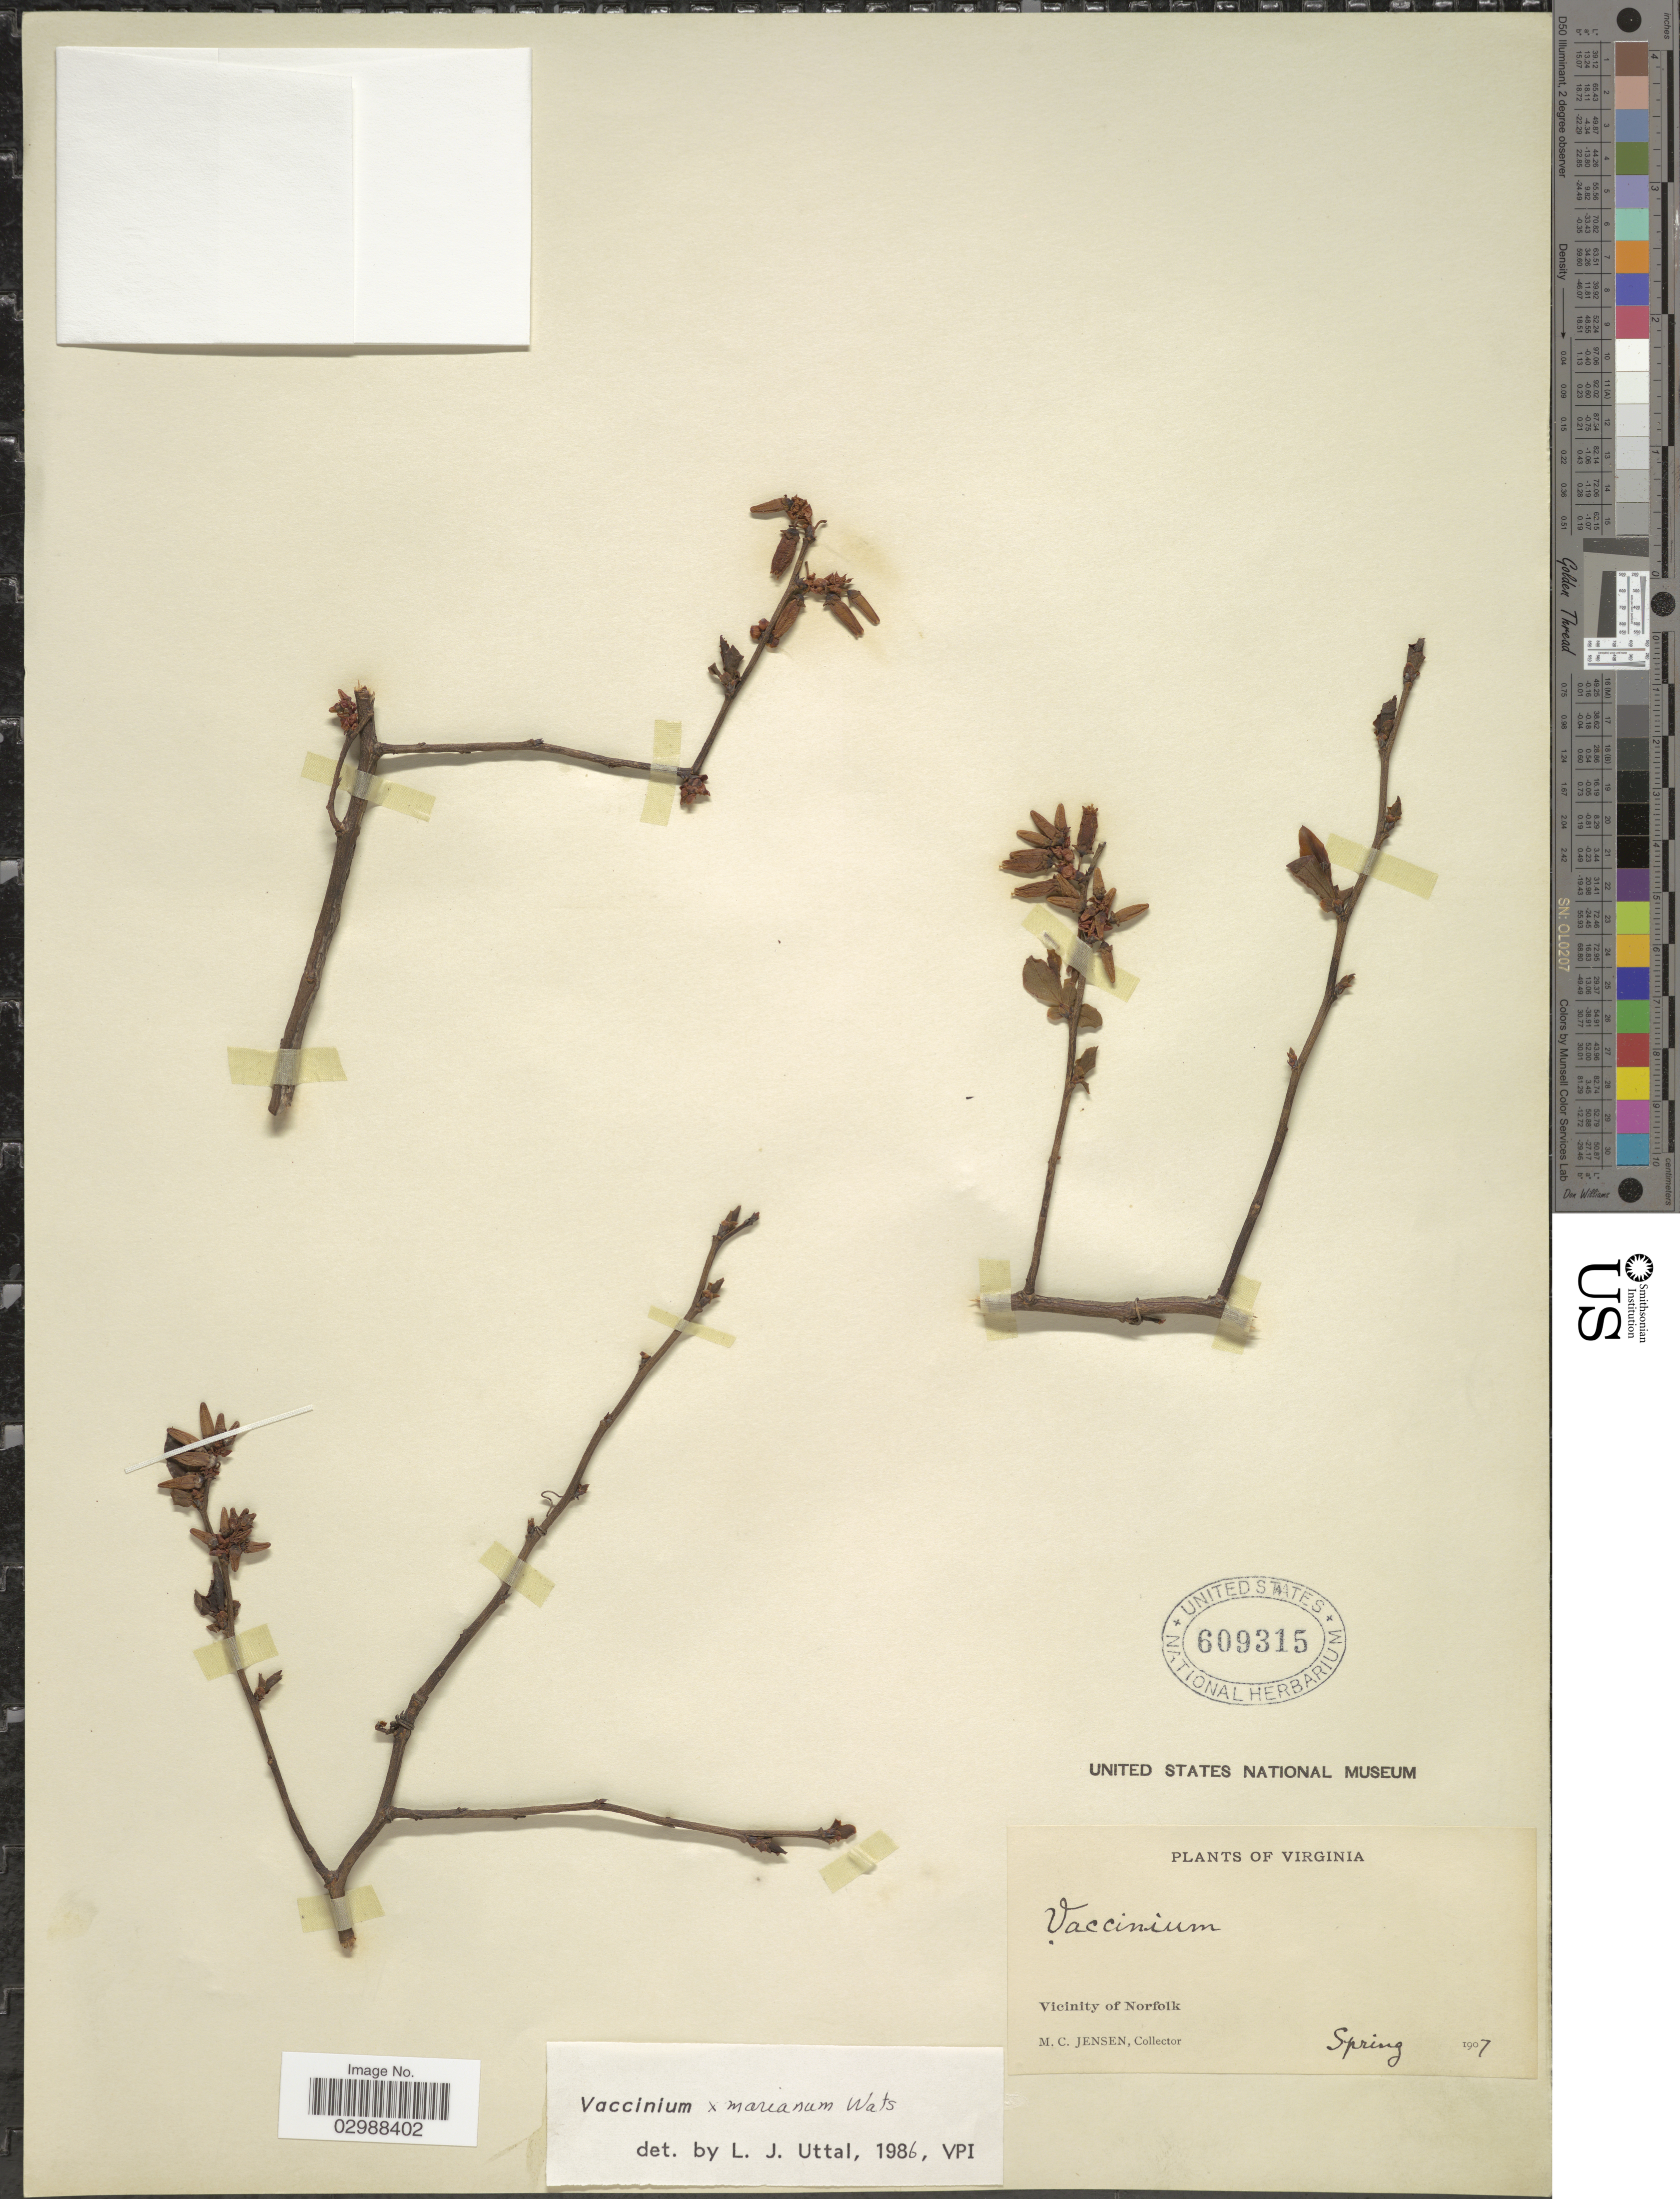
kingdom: Plantae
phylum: Tracheophyta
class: Magnoliopsida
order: Ericales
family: Ericaceae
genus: Vaccinium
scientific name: Vaccinium x marianum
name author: P. Watson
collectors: M. C. Jensen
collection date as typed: Spring 1907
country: United States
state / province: Virginia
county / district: City of Norfolk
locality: Vicinity of Norfolk.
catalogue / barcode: US 609315